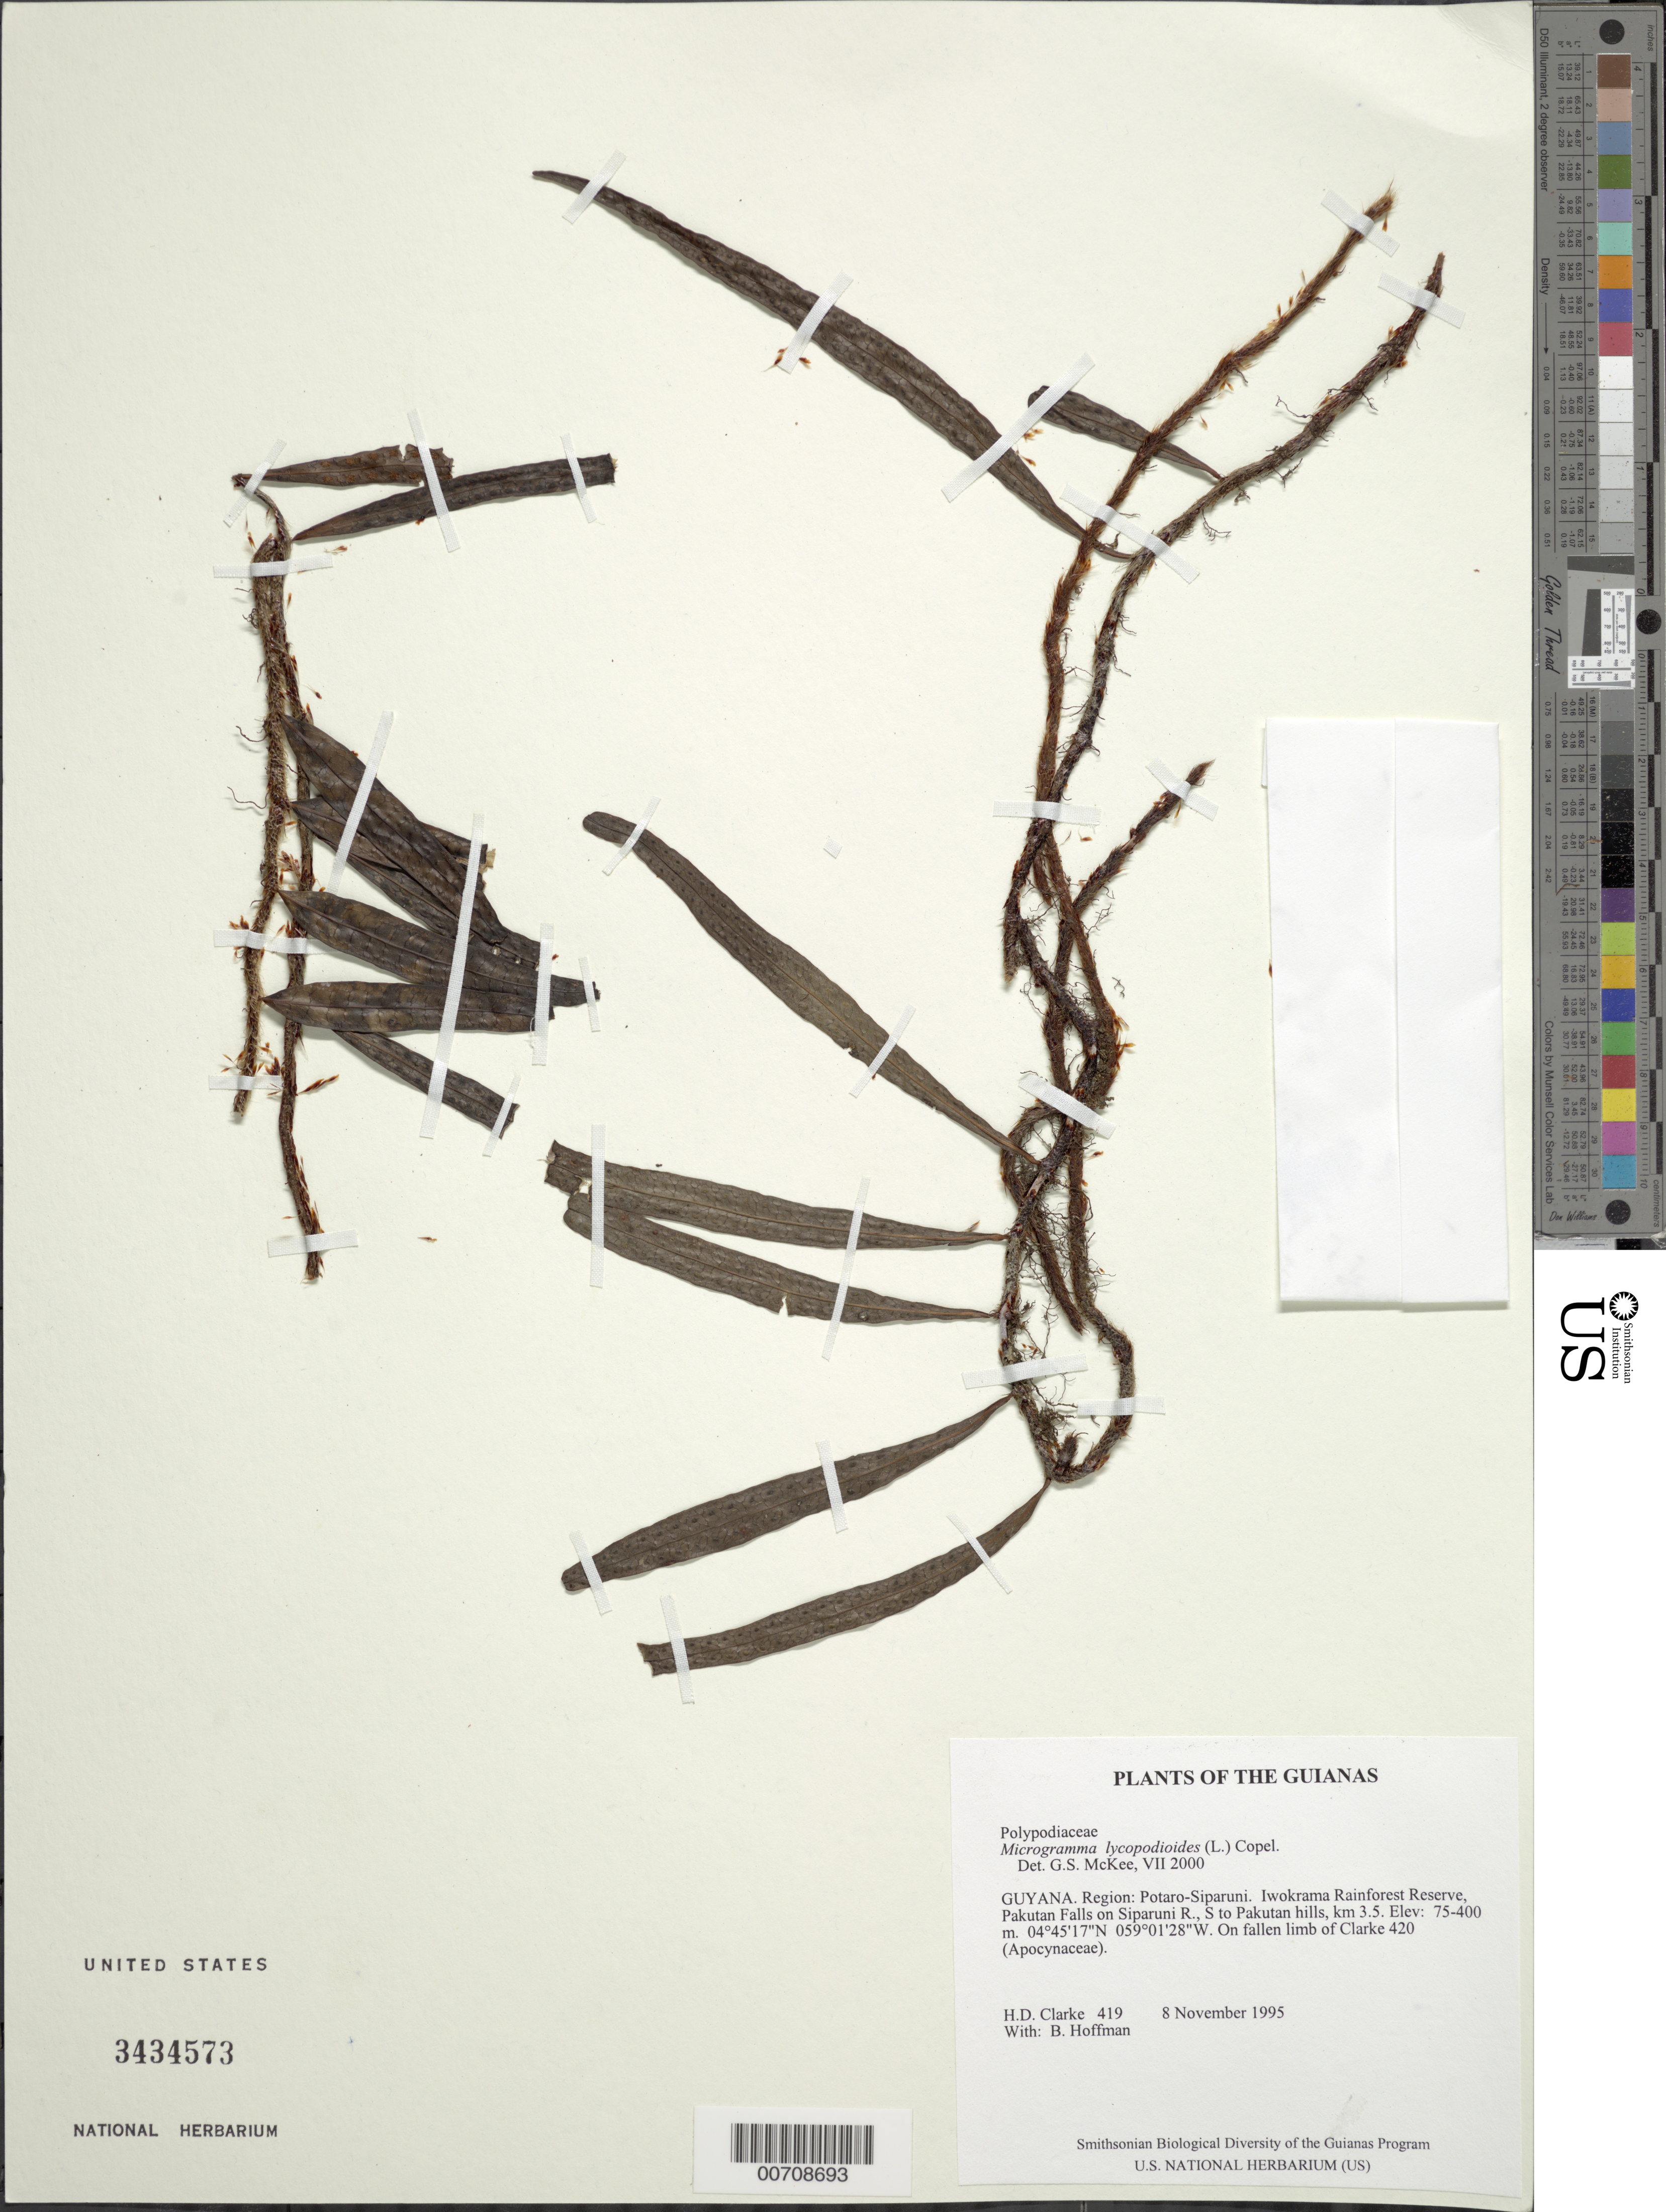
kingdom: Plantae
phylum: Tracheophyta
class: Polypodiopsida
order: Polypodiales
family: Polypodiaceae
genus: Microgramma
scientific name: Microgramma lycopodioides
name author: (L.) Copel.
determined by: McKee, G. S., (US), NMNH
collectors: H. D. Clarke & B. Hoffman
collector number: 419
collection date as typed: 8 November 1995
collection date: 1995-11-08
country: Guyana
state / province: Potaro-Siparuni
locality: Iwokrama Rainforest Reserve, Pakutau Falls on Siparuni R., S to Pakutau hills, km 3.5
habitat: On fallen limb of Clarke 420 (Apocynaceae)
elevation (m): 75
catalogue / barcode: US 3434573